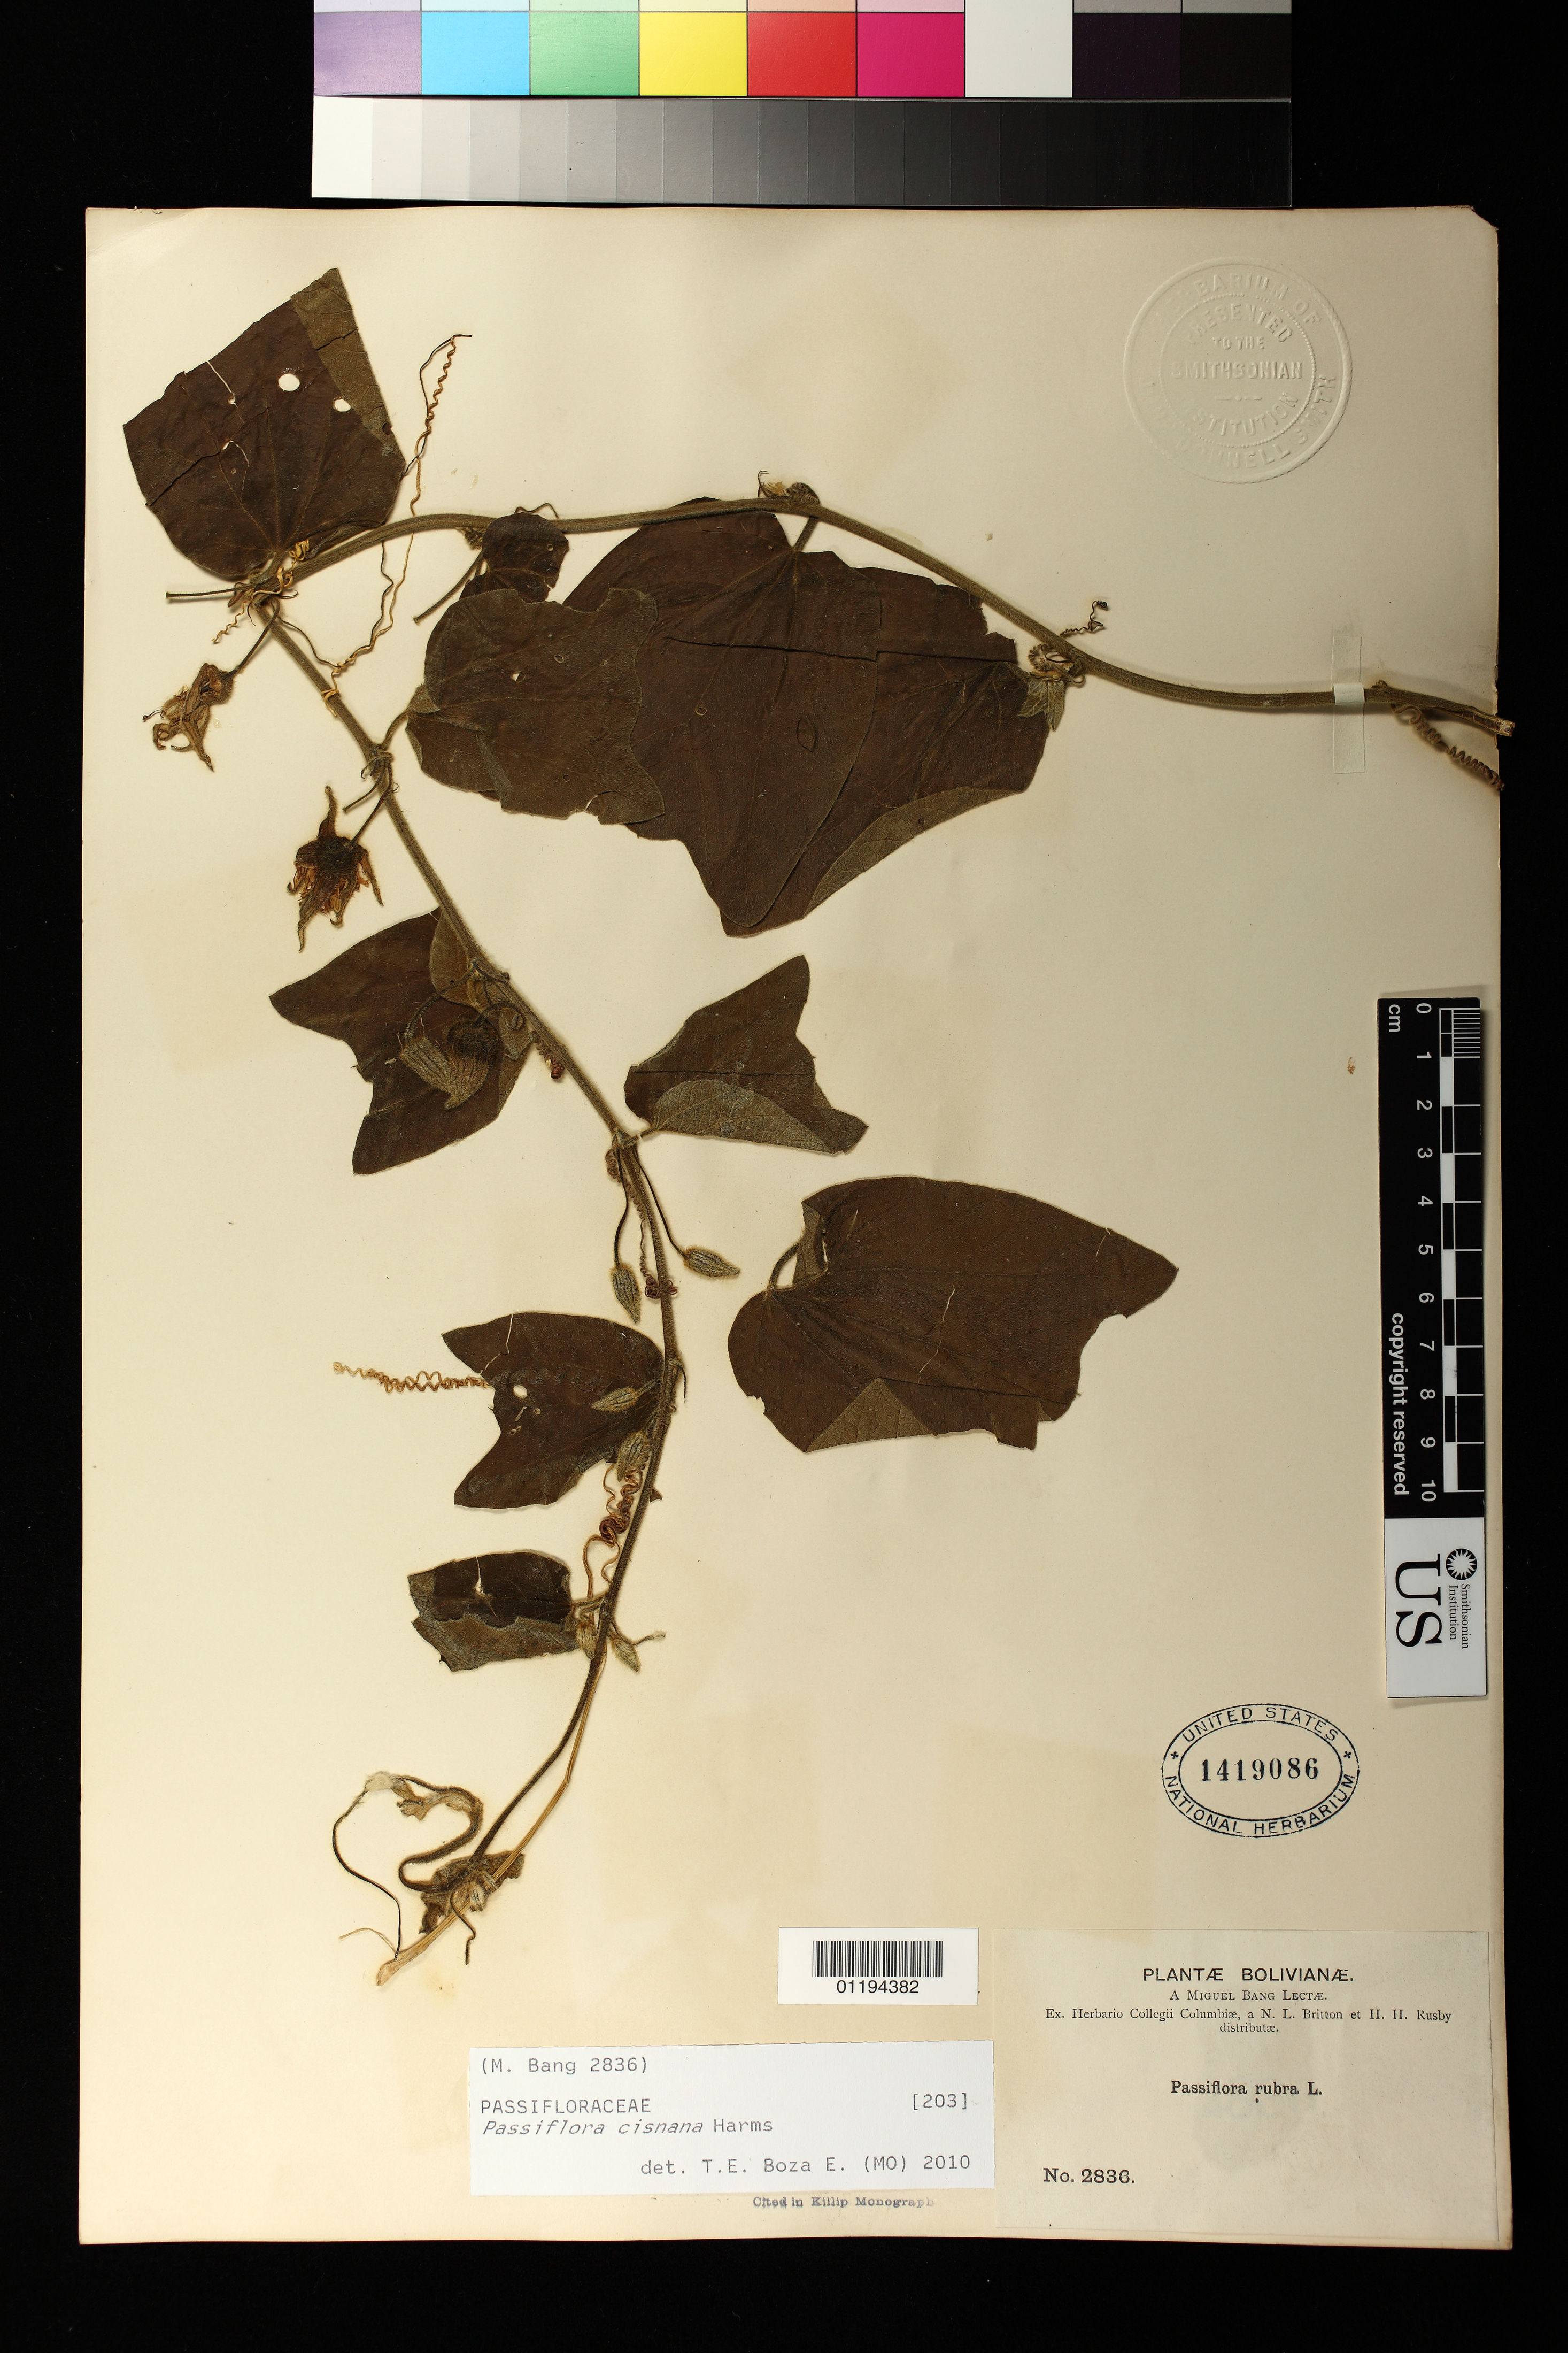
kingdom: Plantae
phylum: Tracheophyta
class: Magnoliopsida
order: Malpighiales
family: Passifloraceae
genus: Passiflora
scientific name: Passiflora cisnana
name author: Harms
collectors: M. Bang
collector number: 2836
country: Bolivia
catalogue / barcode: US 1419086